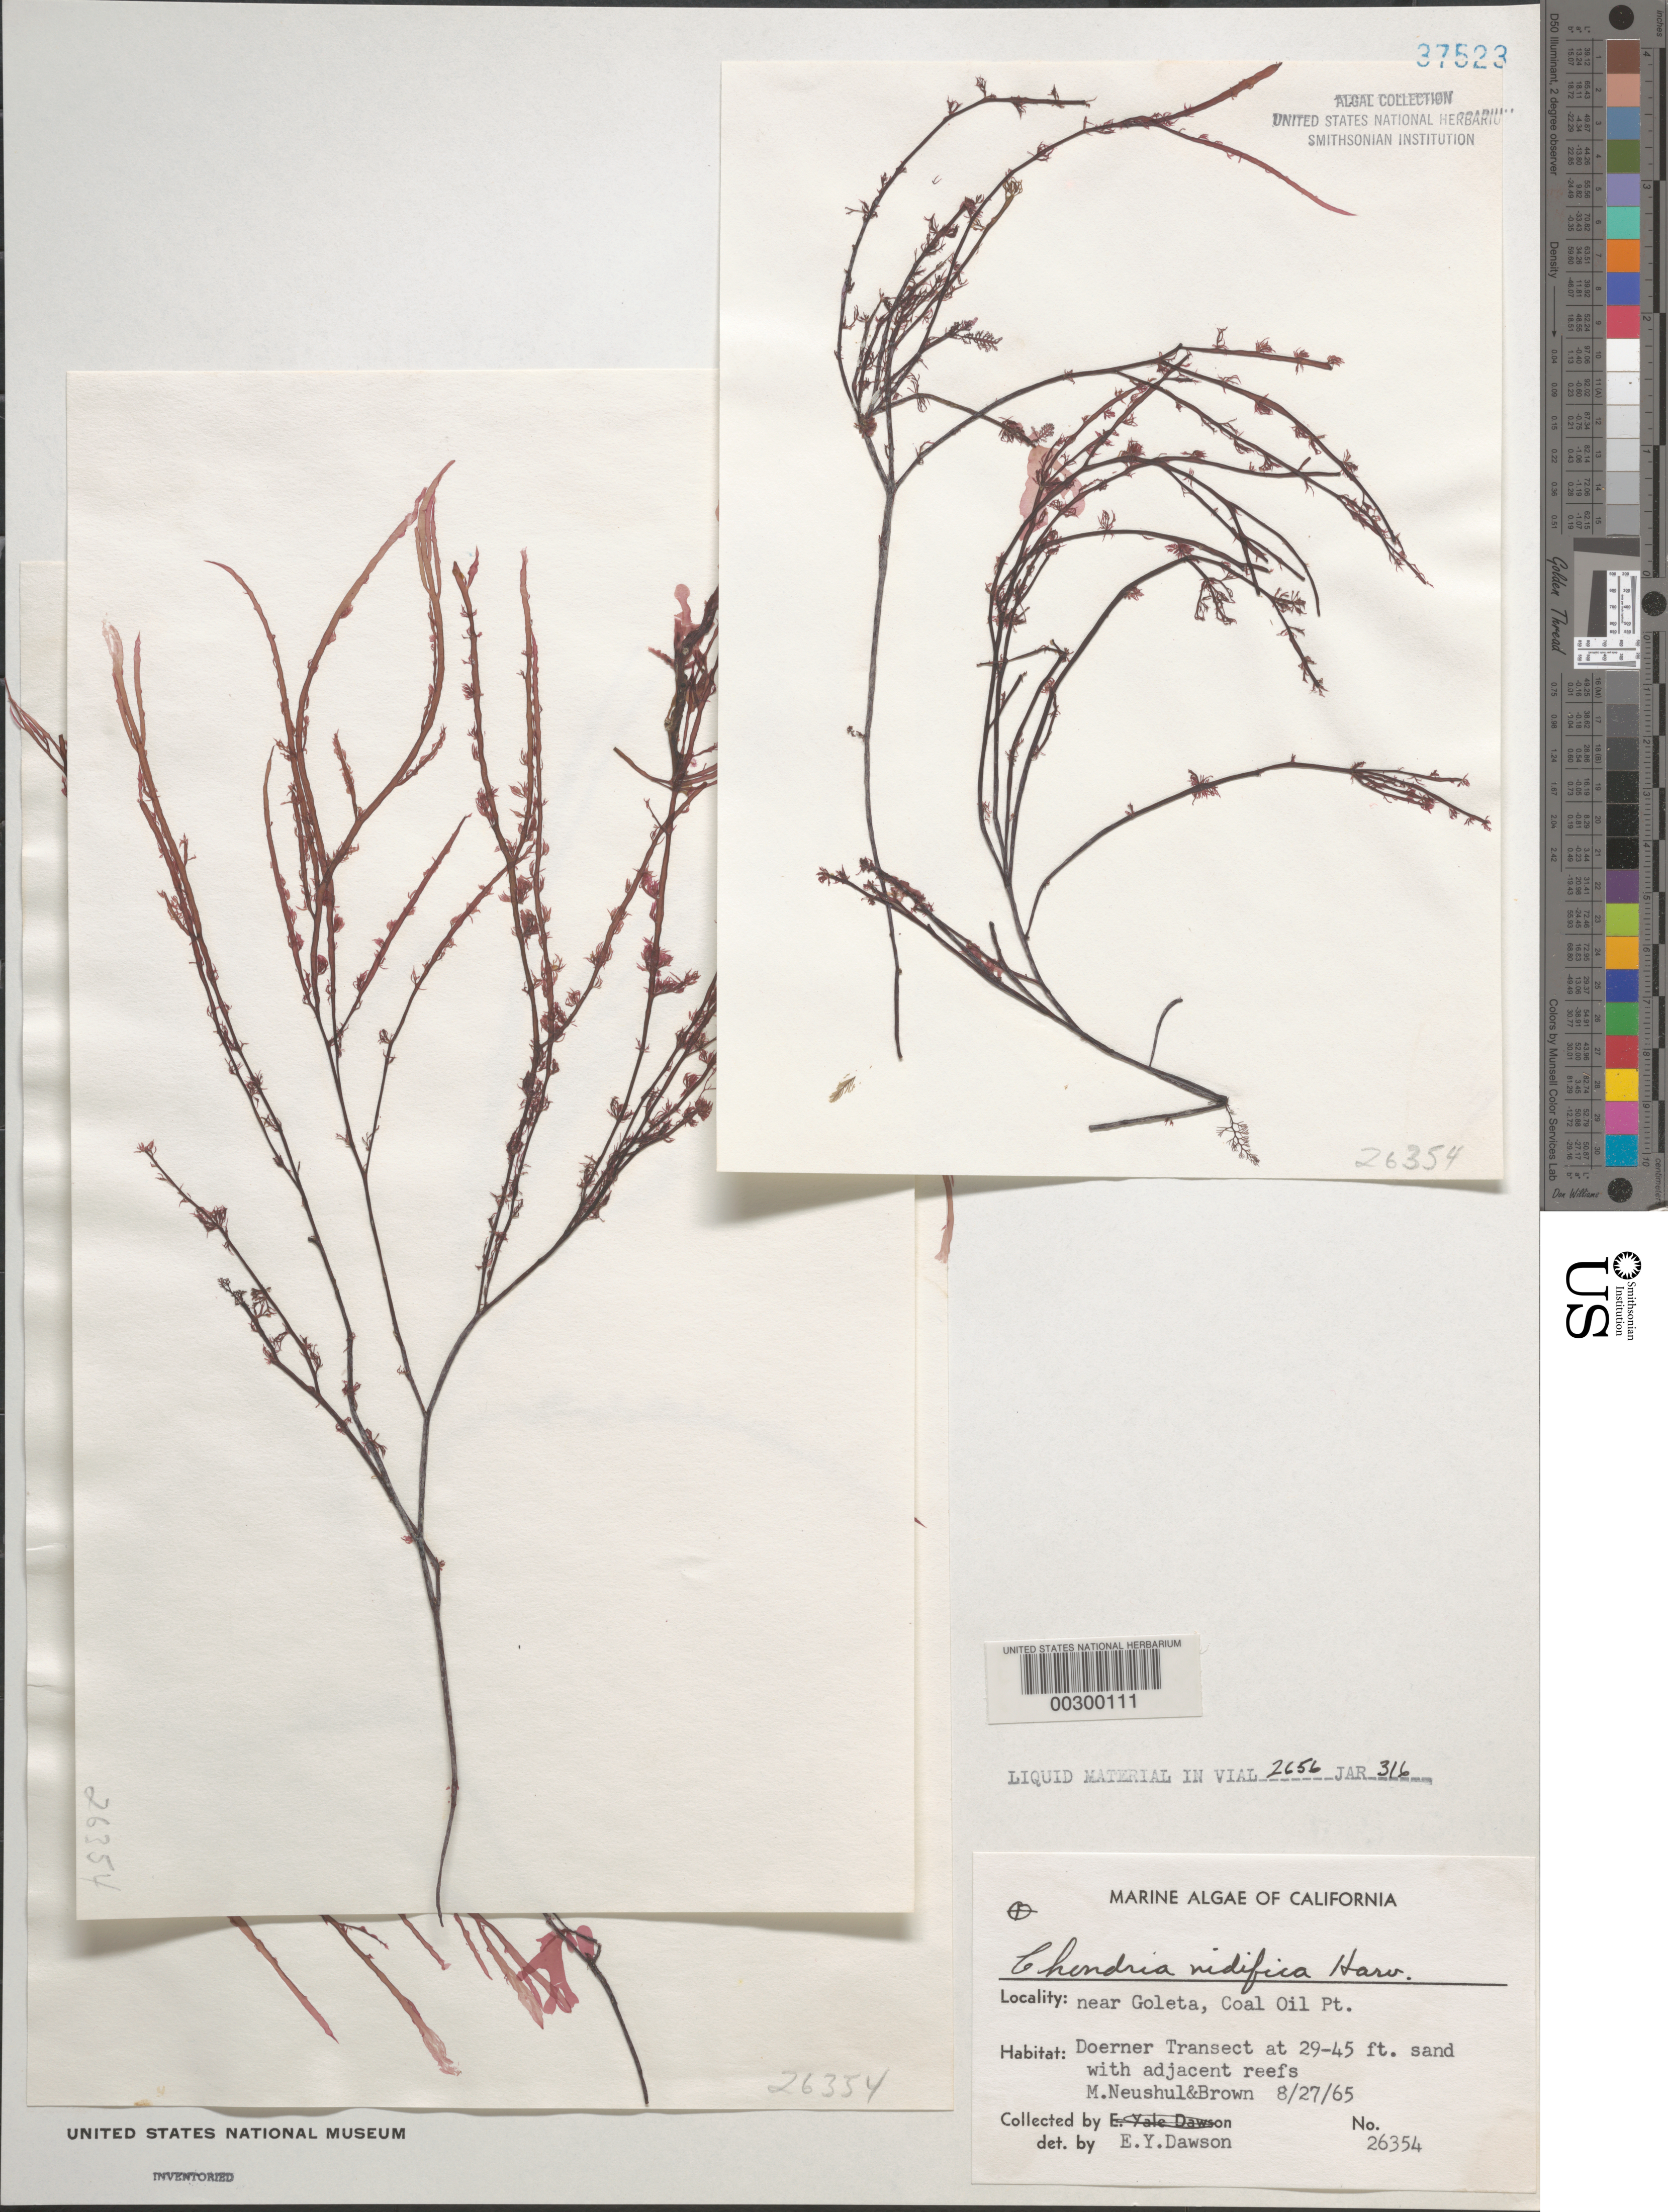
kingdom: Plantae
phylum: Rhodophyta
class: Florideophyceae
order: Ceramiales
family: Rhodomelaceae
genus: Neochondria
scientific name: Neochondria nidifica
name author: (Harvey) Sutti et al.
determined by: Algae name updating Project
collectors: M. Neushul & D. Brown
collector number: EYD 26354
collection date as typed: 27 Aug 1965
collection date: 1965-08-27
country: United States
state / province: California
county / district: Santa Barbara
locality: Coal Oil Point, near Goleta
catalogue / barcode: US 37523